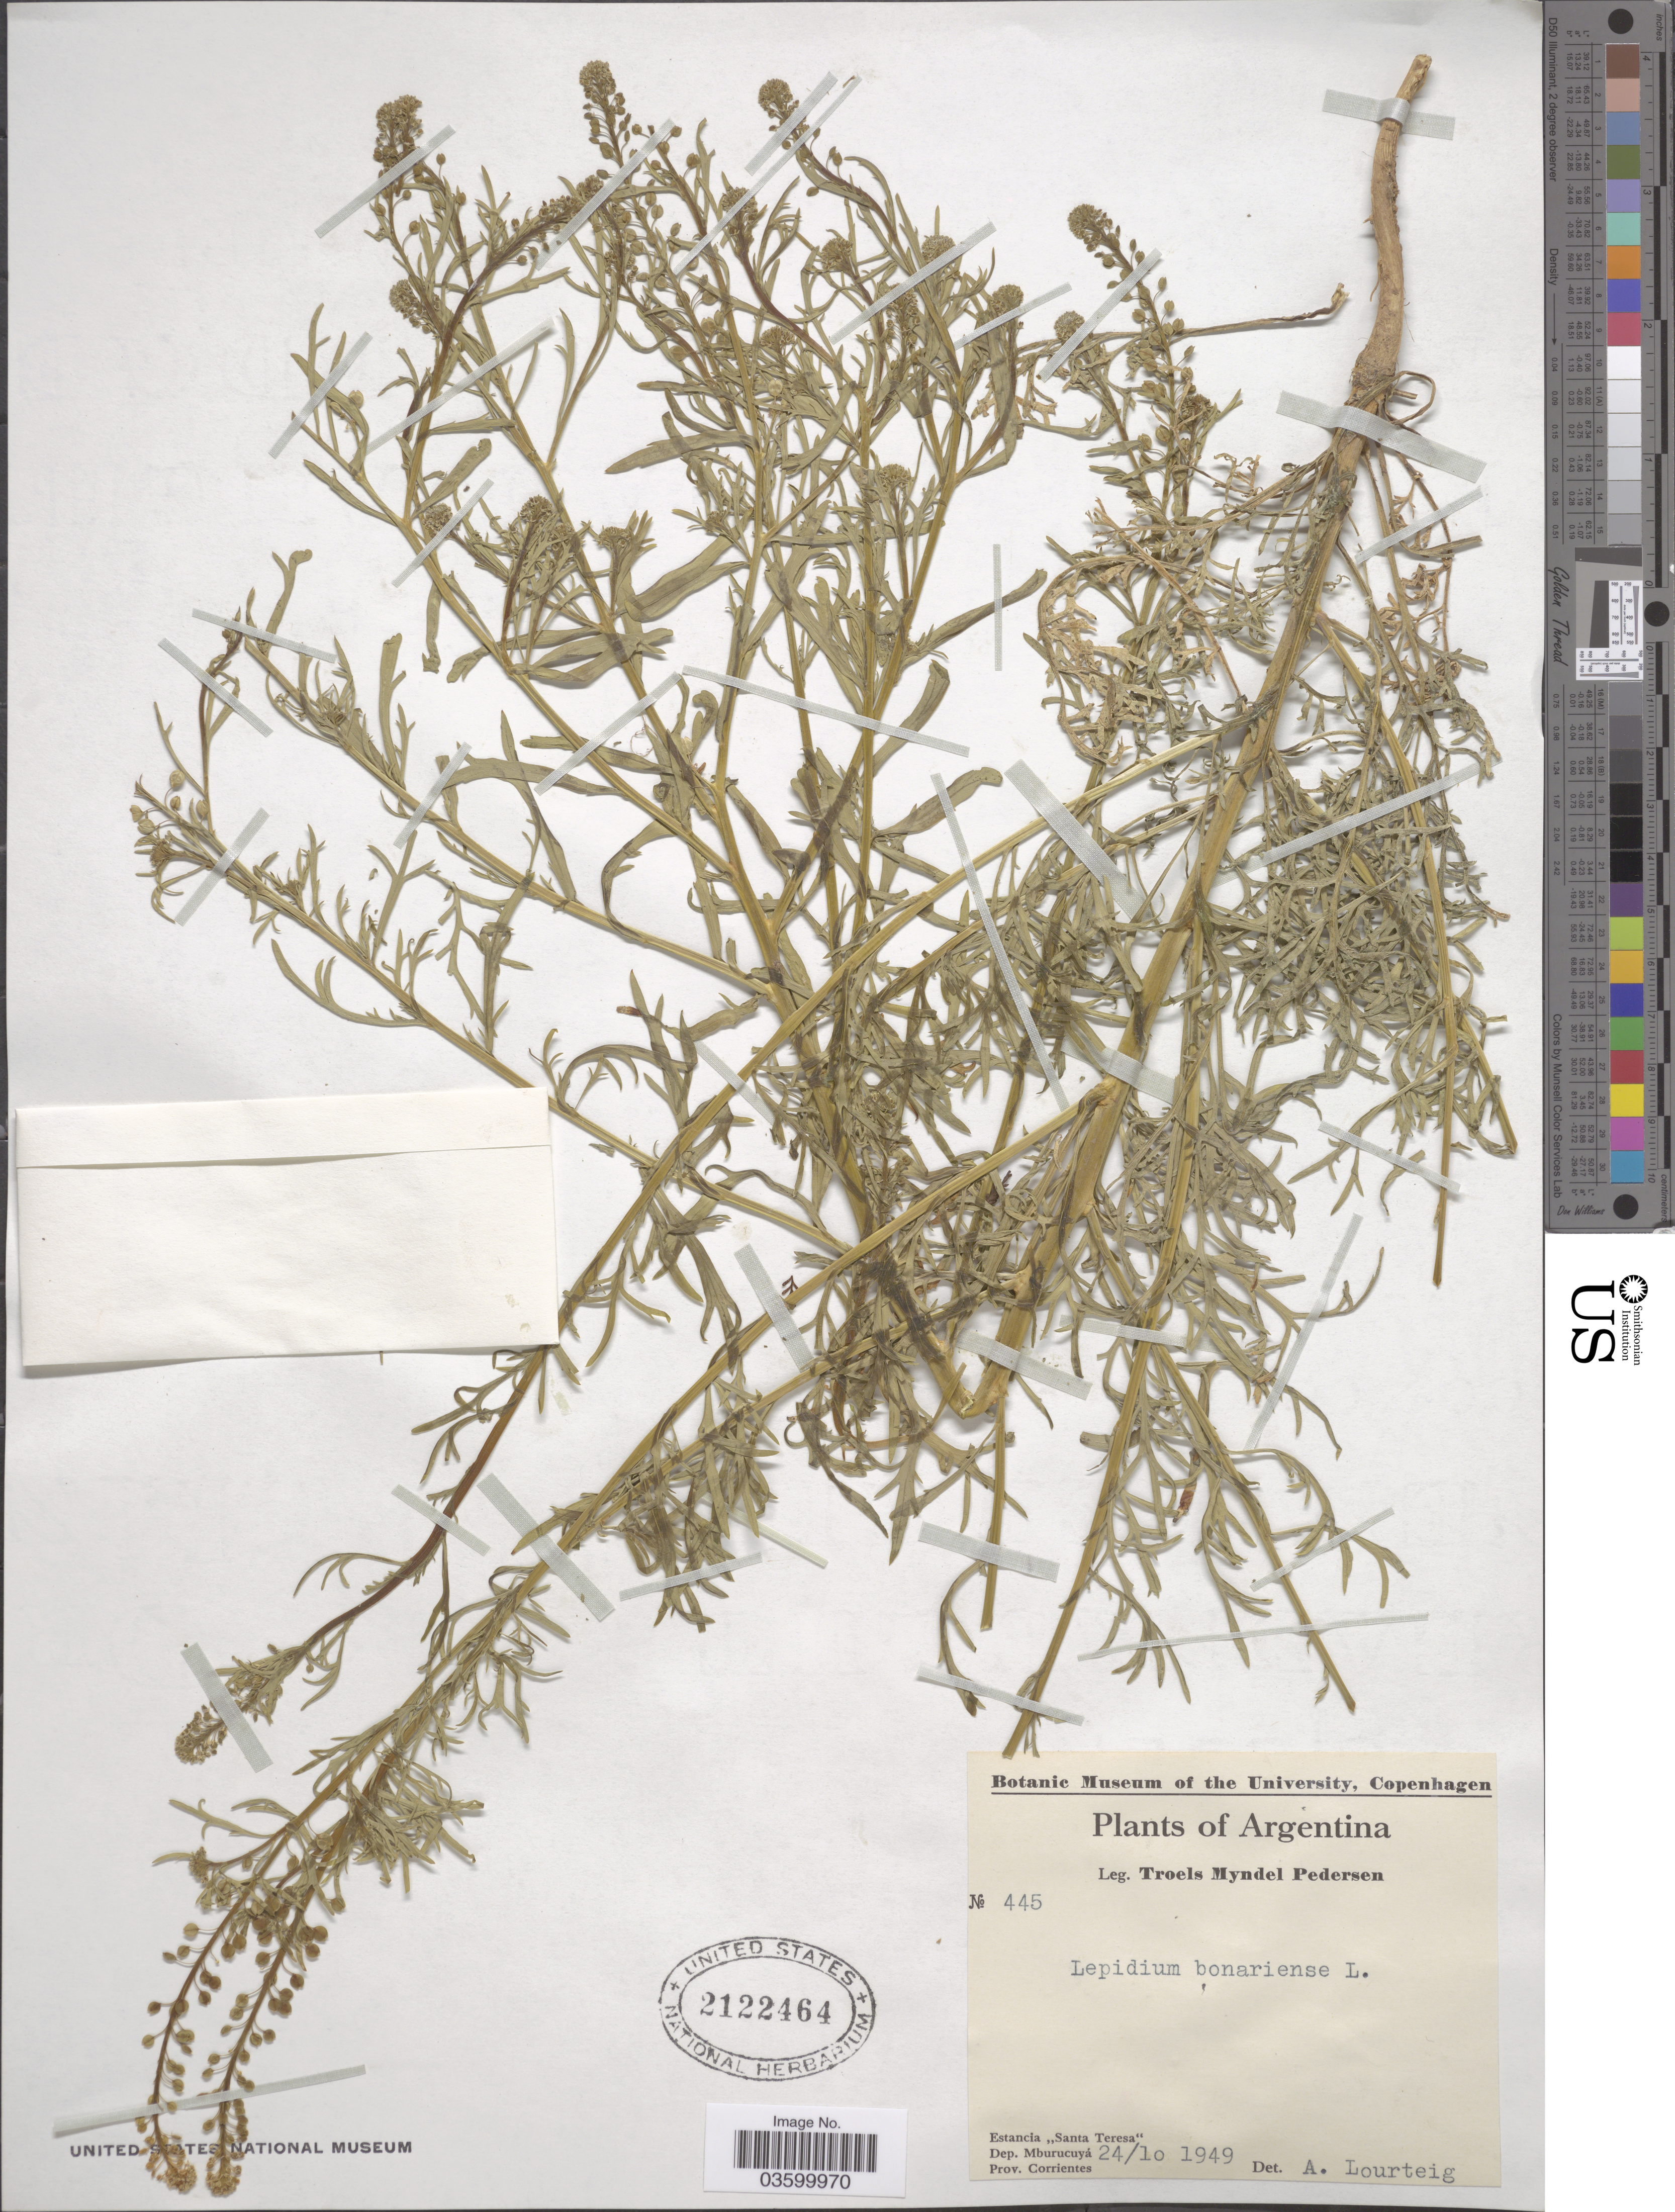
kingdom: Plantae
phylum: Tracheophyta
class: Magnoliopsida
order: Brassicales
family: Brassicaceae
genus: Lepidium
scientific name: Lepidium bonariense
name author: L.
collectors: T. Pederson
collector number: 445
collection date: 1949-10-24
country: Argentina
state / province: Corrientes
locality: Estancia "Santa Teresa". Dep. Mburucuyá.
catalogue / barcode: US 2122464